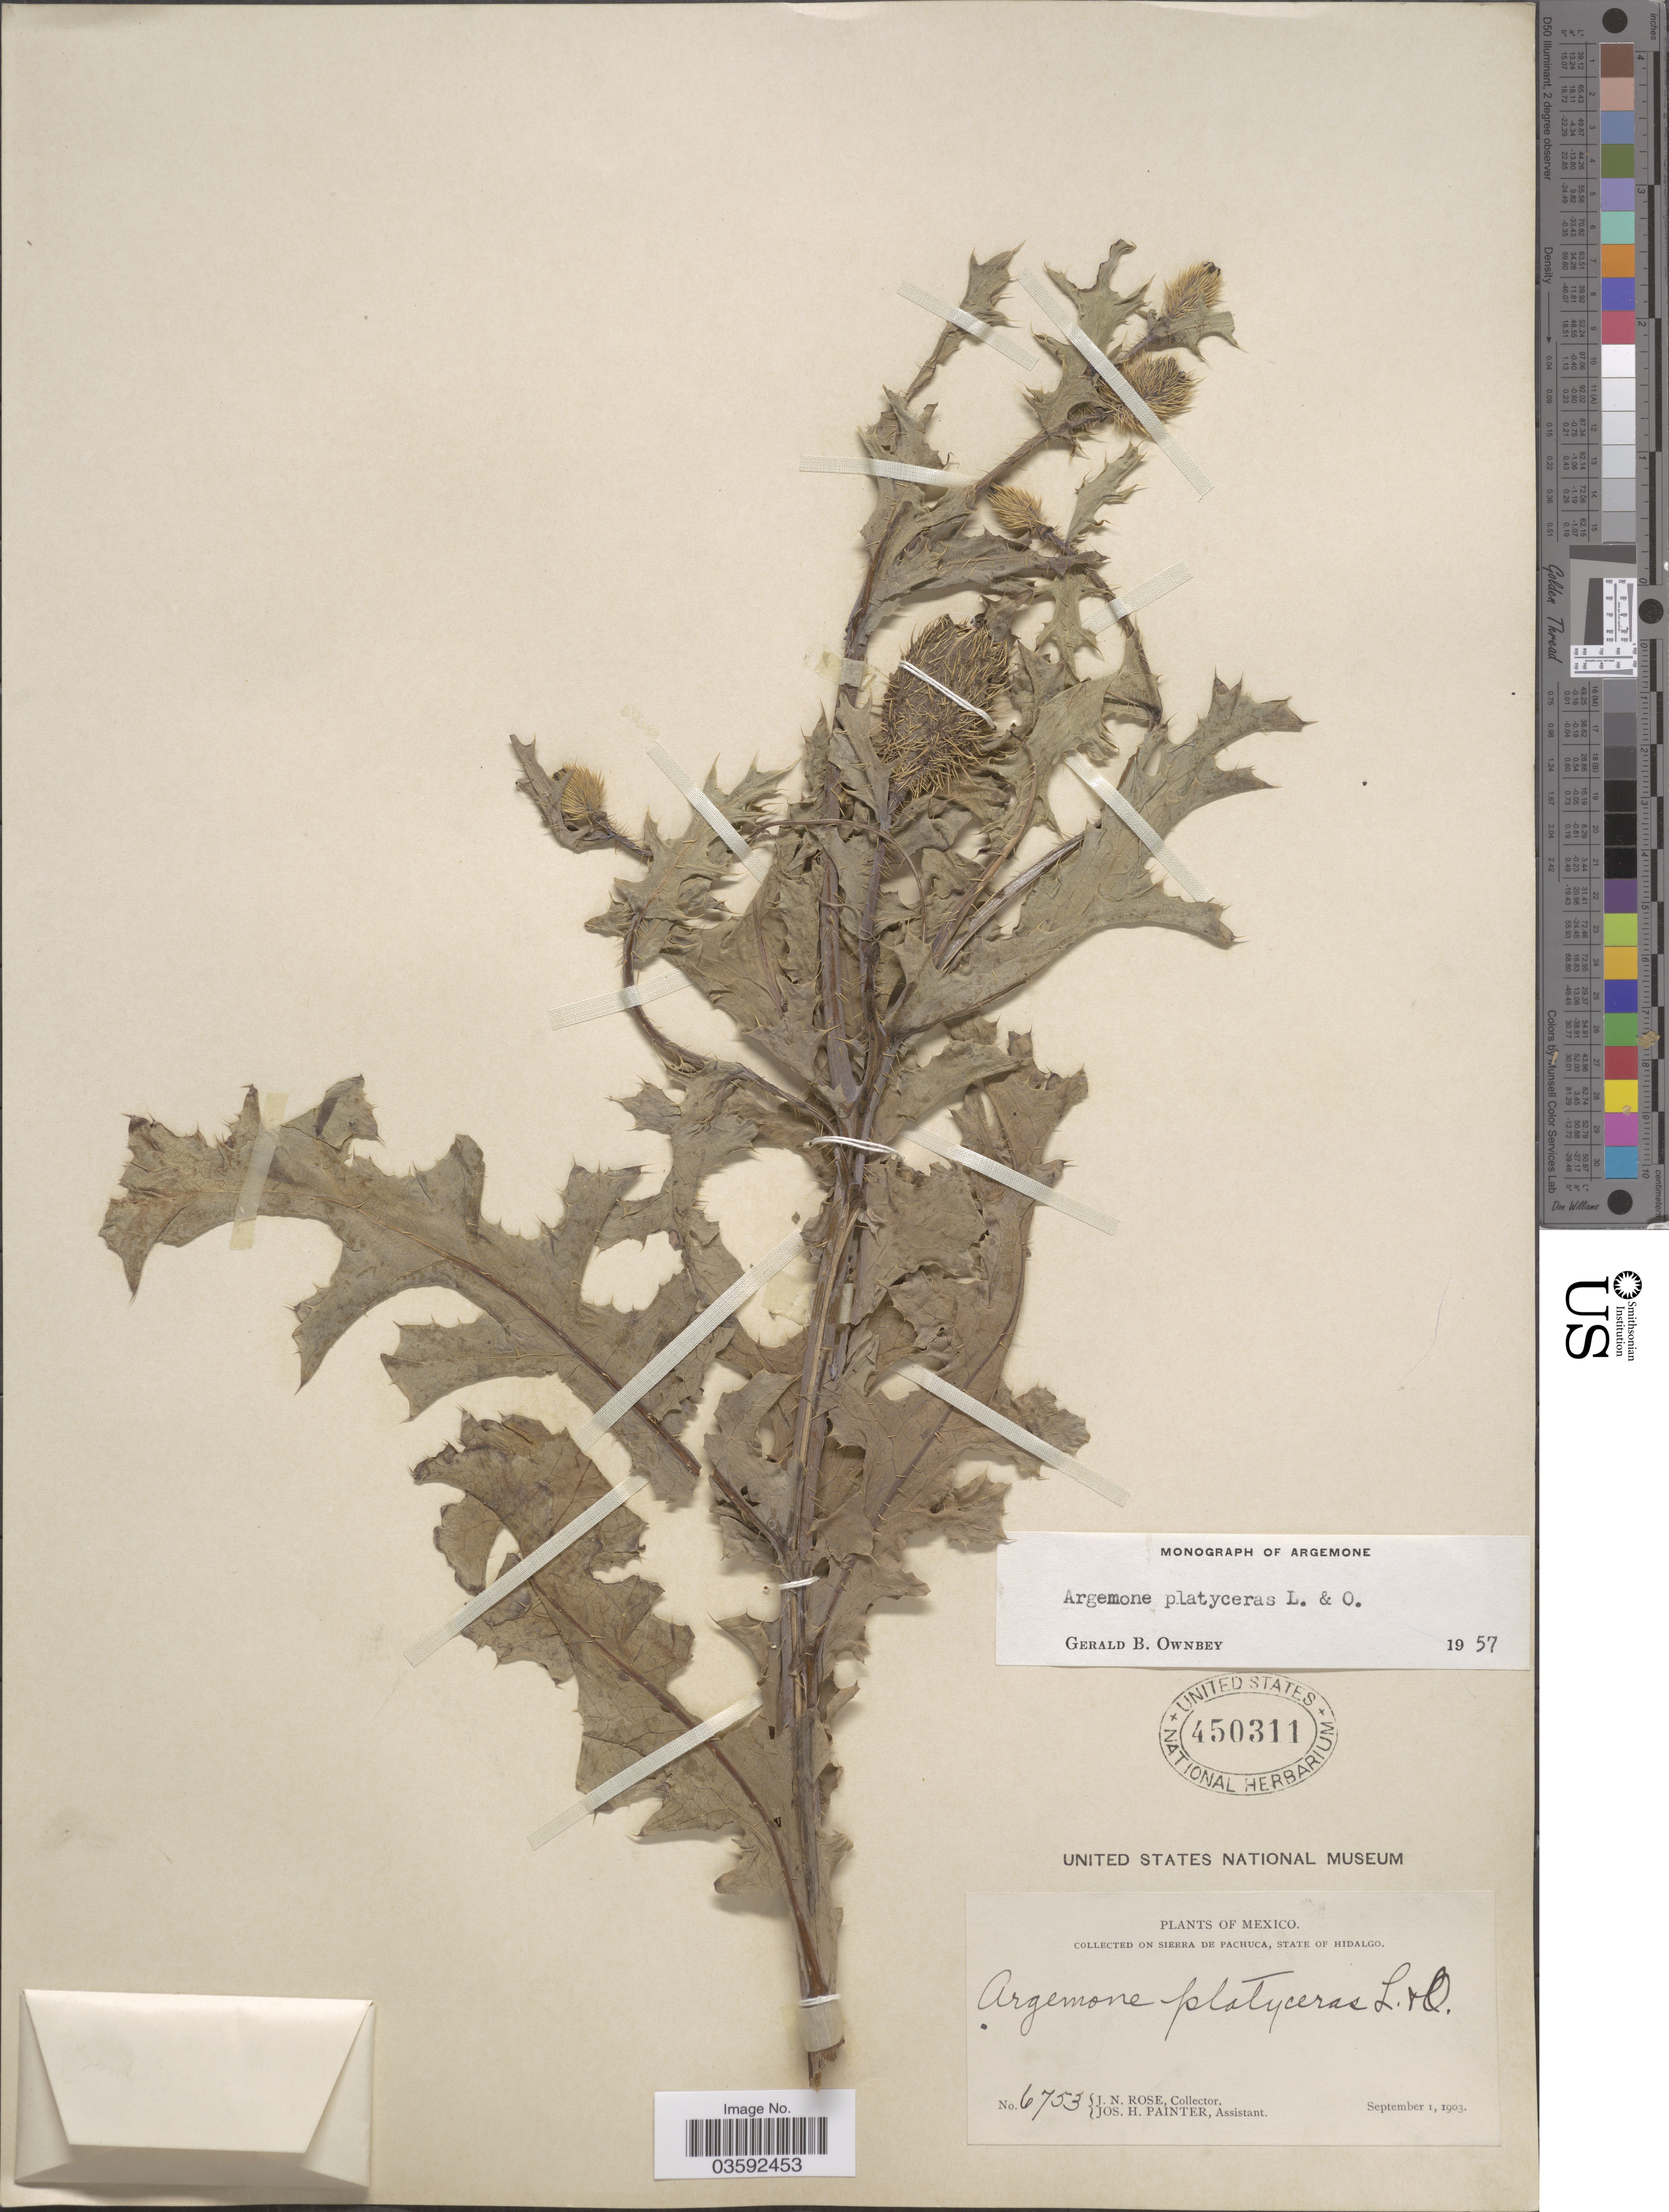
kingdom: Plantae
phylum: Tracheophyta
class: Magnoliopsida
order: Ranunculales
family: Papaveraceae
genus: Argemone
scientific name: Argemone platyceras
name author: Link & Otto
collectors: J. N. Rose & J. H. Painter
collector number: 6753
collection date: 1903-09-01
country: Mexico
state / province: Hidalgo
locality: On Sierra de Pachuca.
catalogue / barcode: US 450311